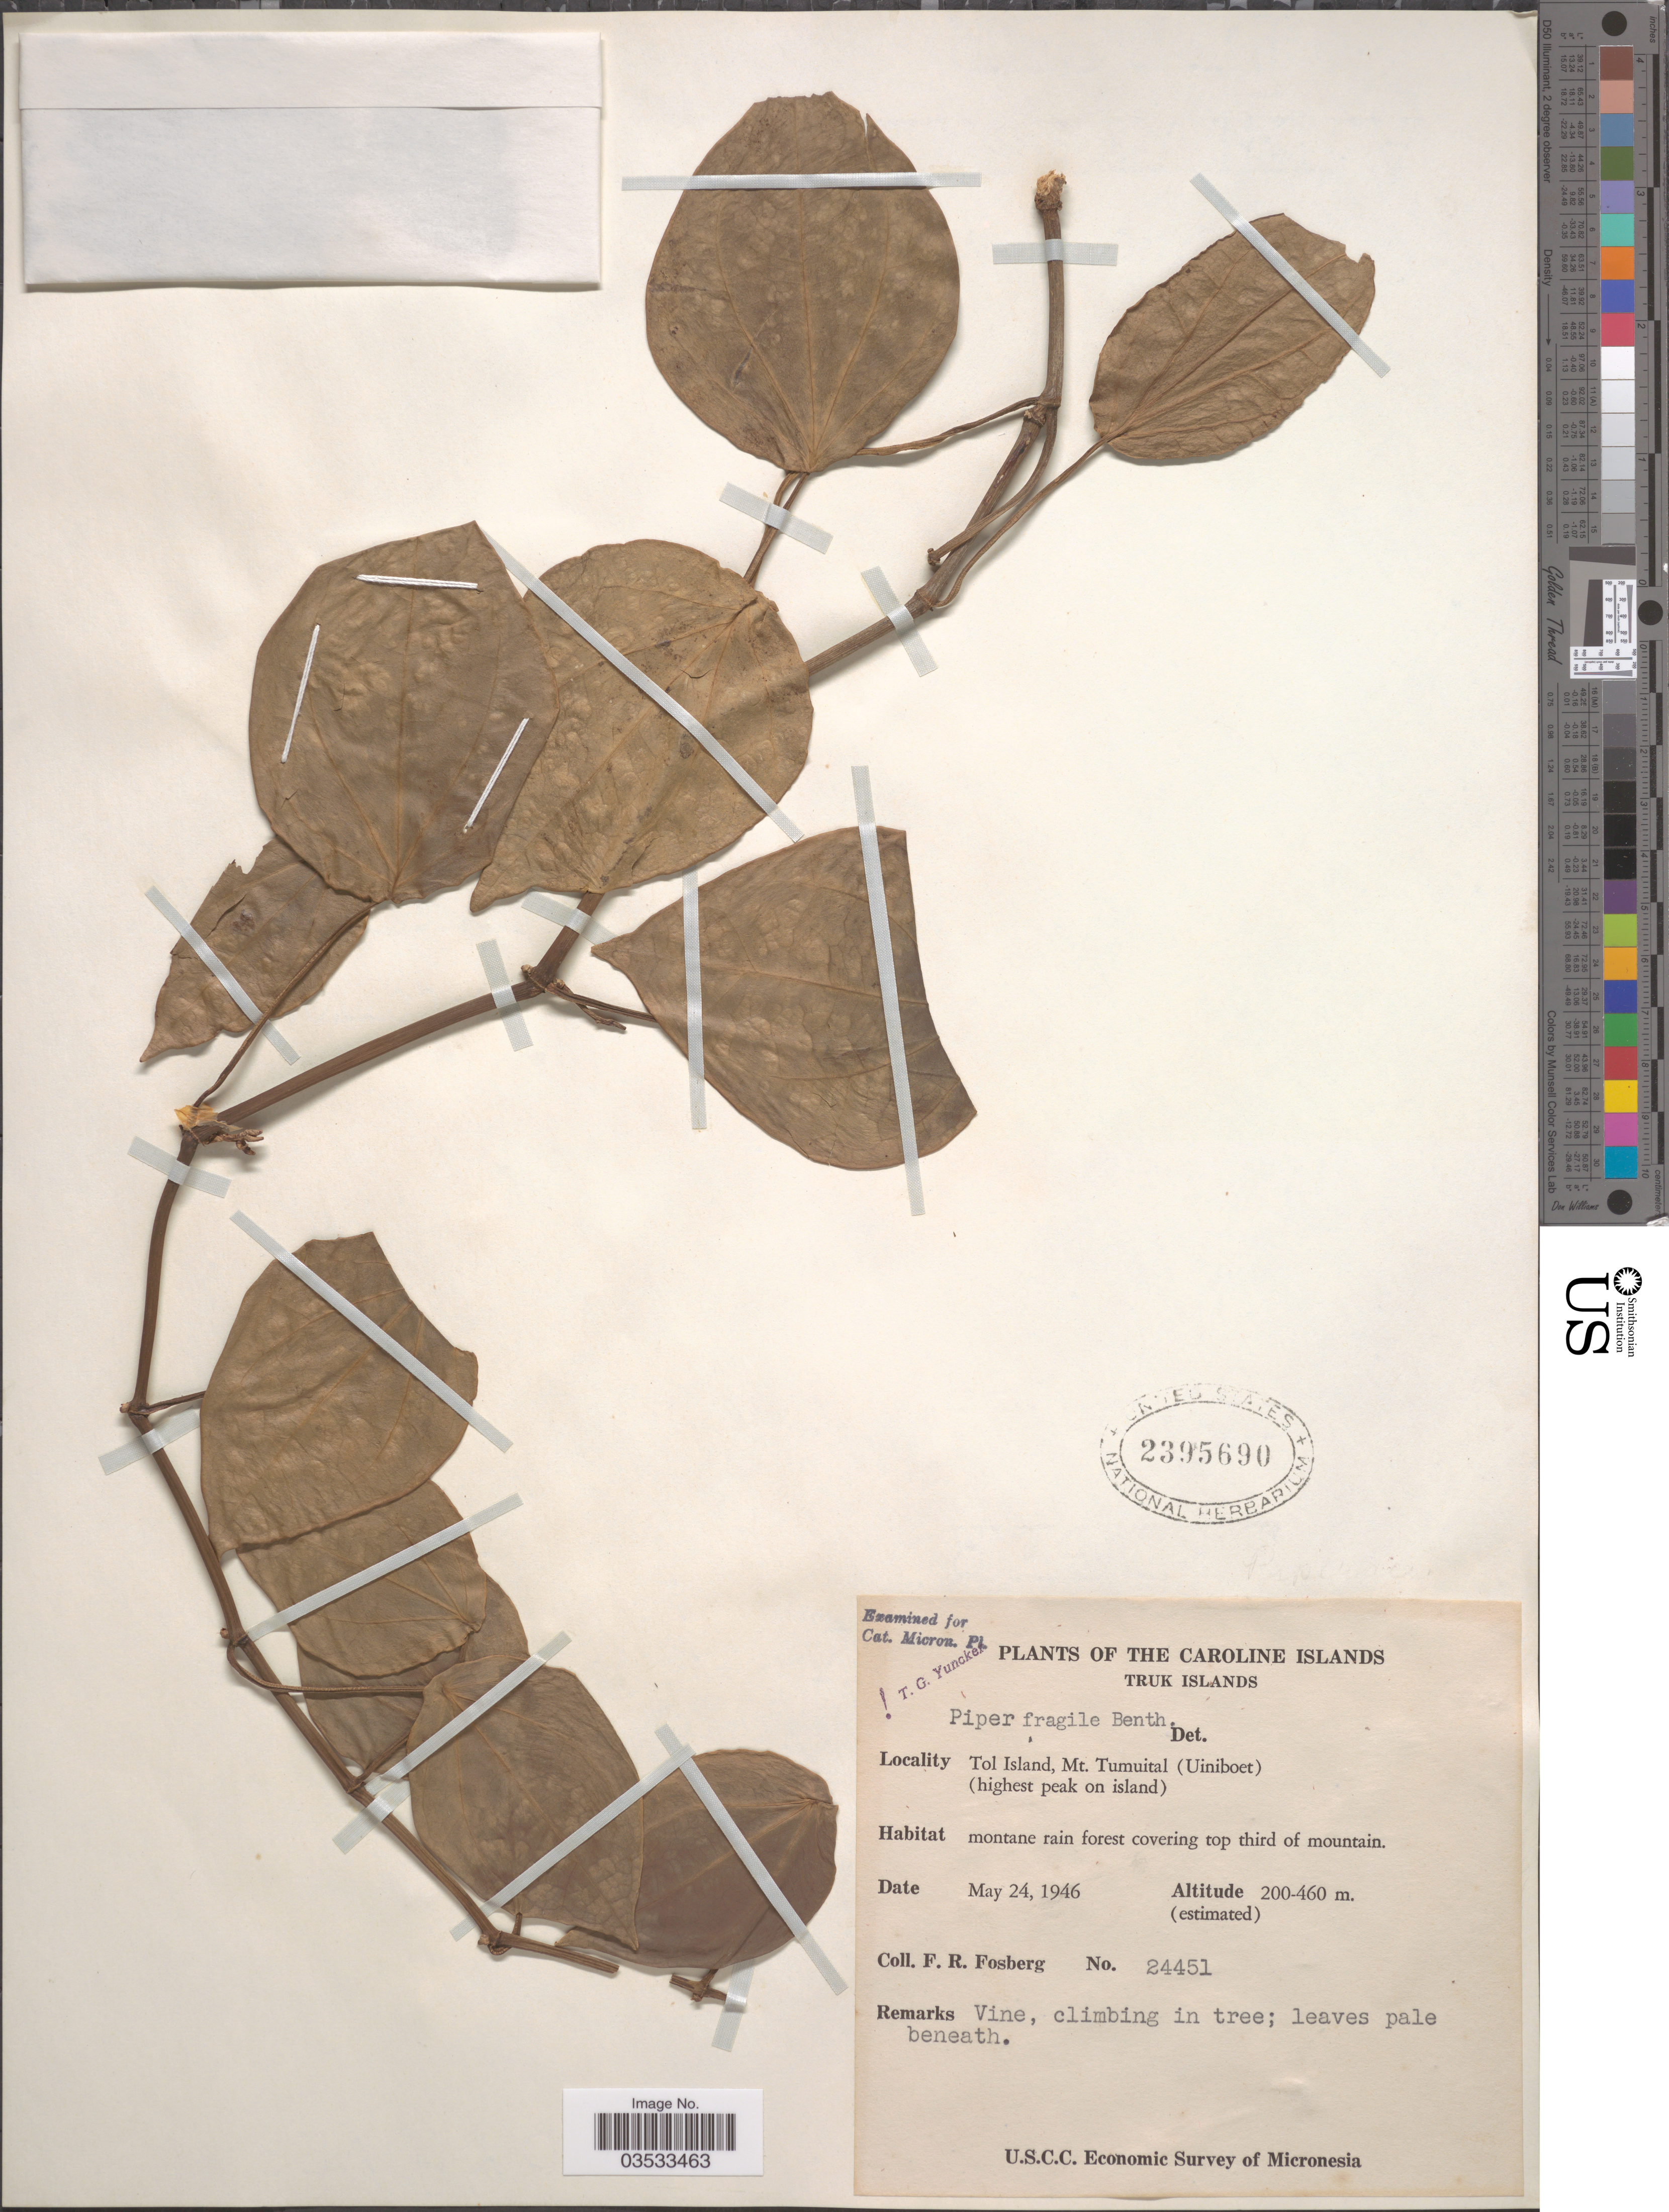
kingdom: Plantae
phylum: Tracheophyta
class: Magnoliopsida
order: Piperales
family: Piperaceae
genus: Piper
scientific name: Piper fragile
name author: Benth.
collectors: F. R. Fosberg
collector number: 24451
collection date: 1946-05-24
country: Micronesia, Federated States of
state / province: Truk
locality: The Caroline Islands. Truk Islands. Tol Island, Mt. Tumuital (Uiniboet) (highest peak on island). Montane rain forest covering top third of mountain.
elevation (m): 200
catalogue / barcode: US 2395690